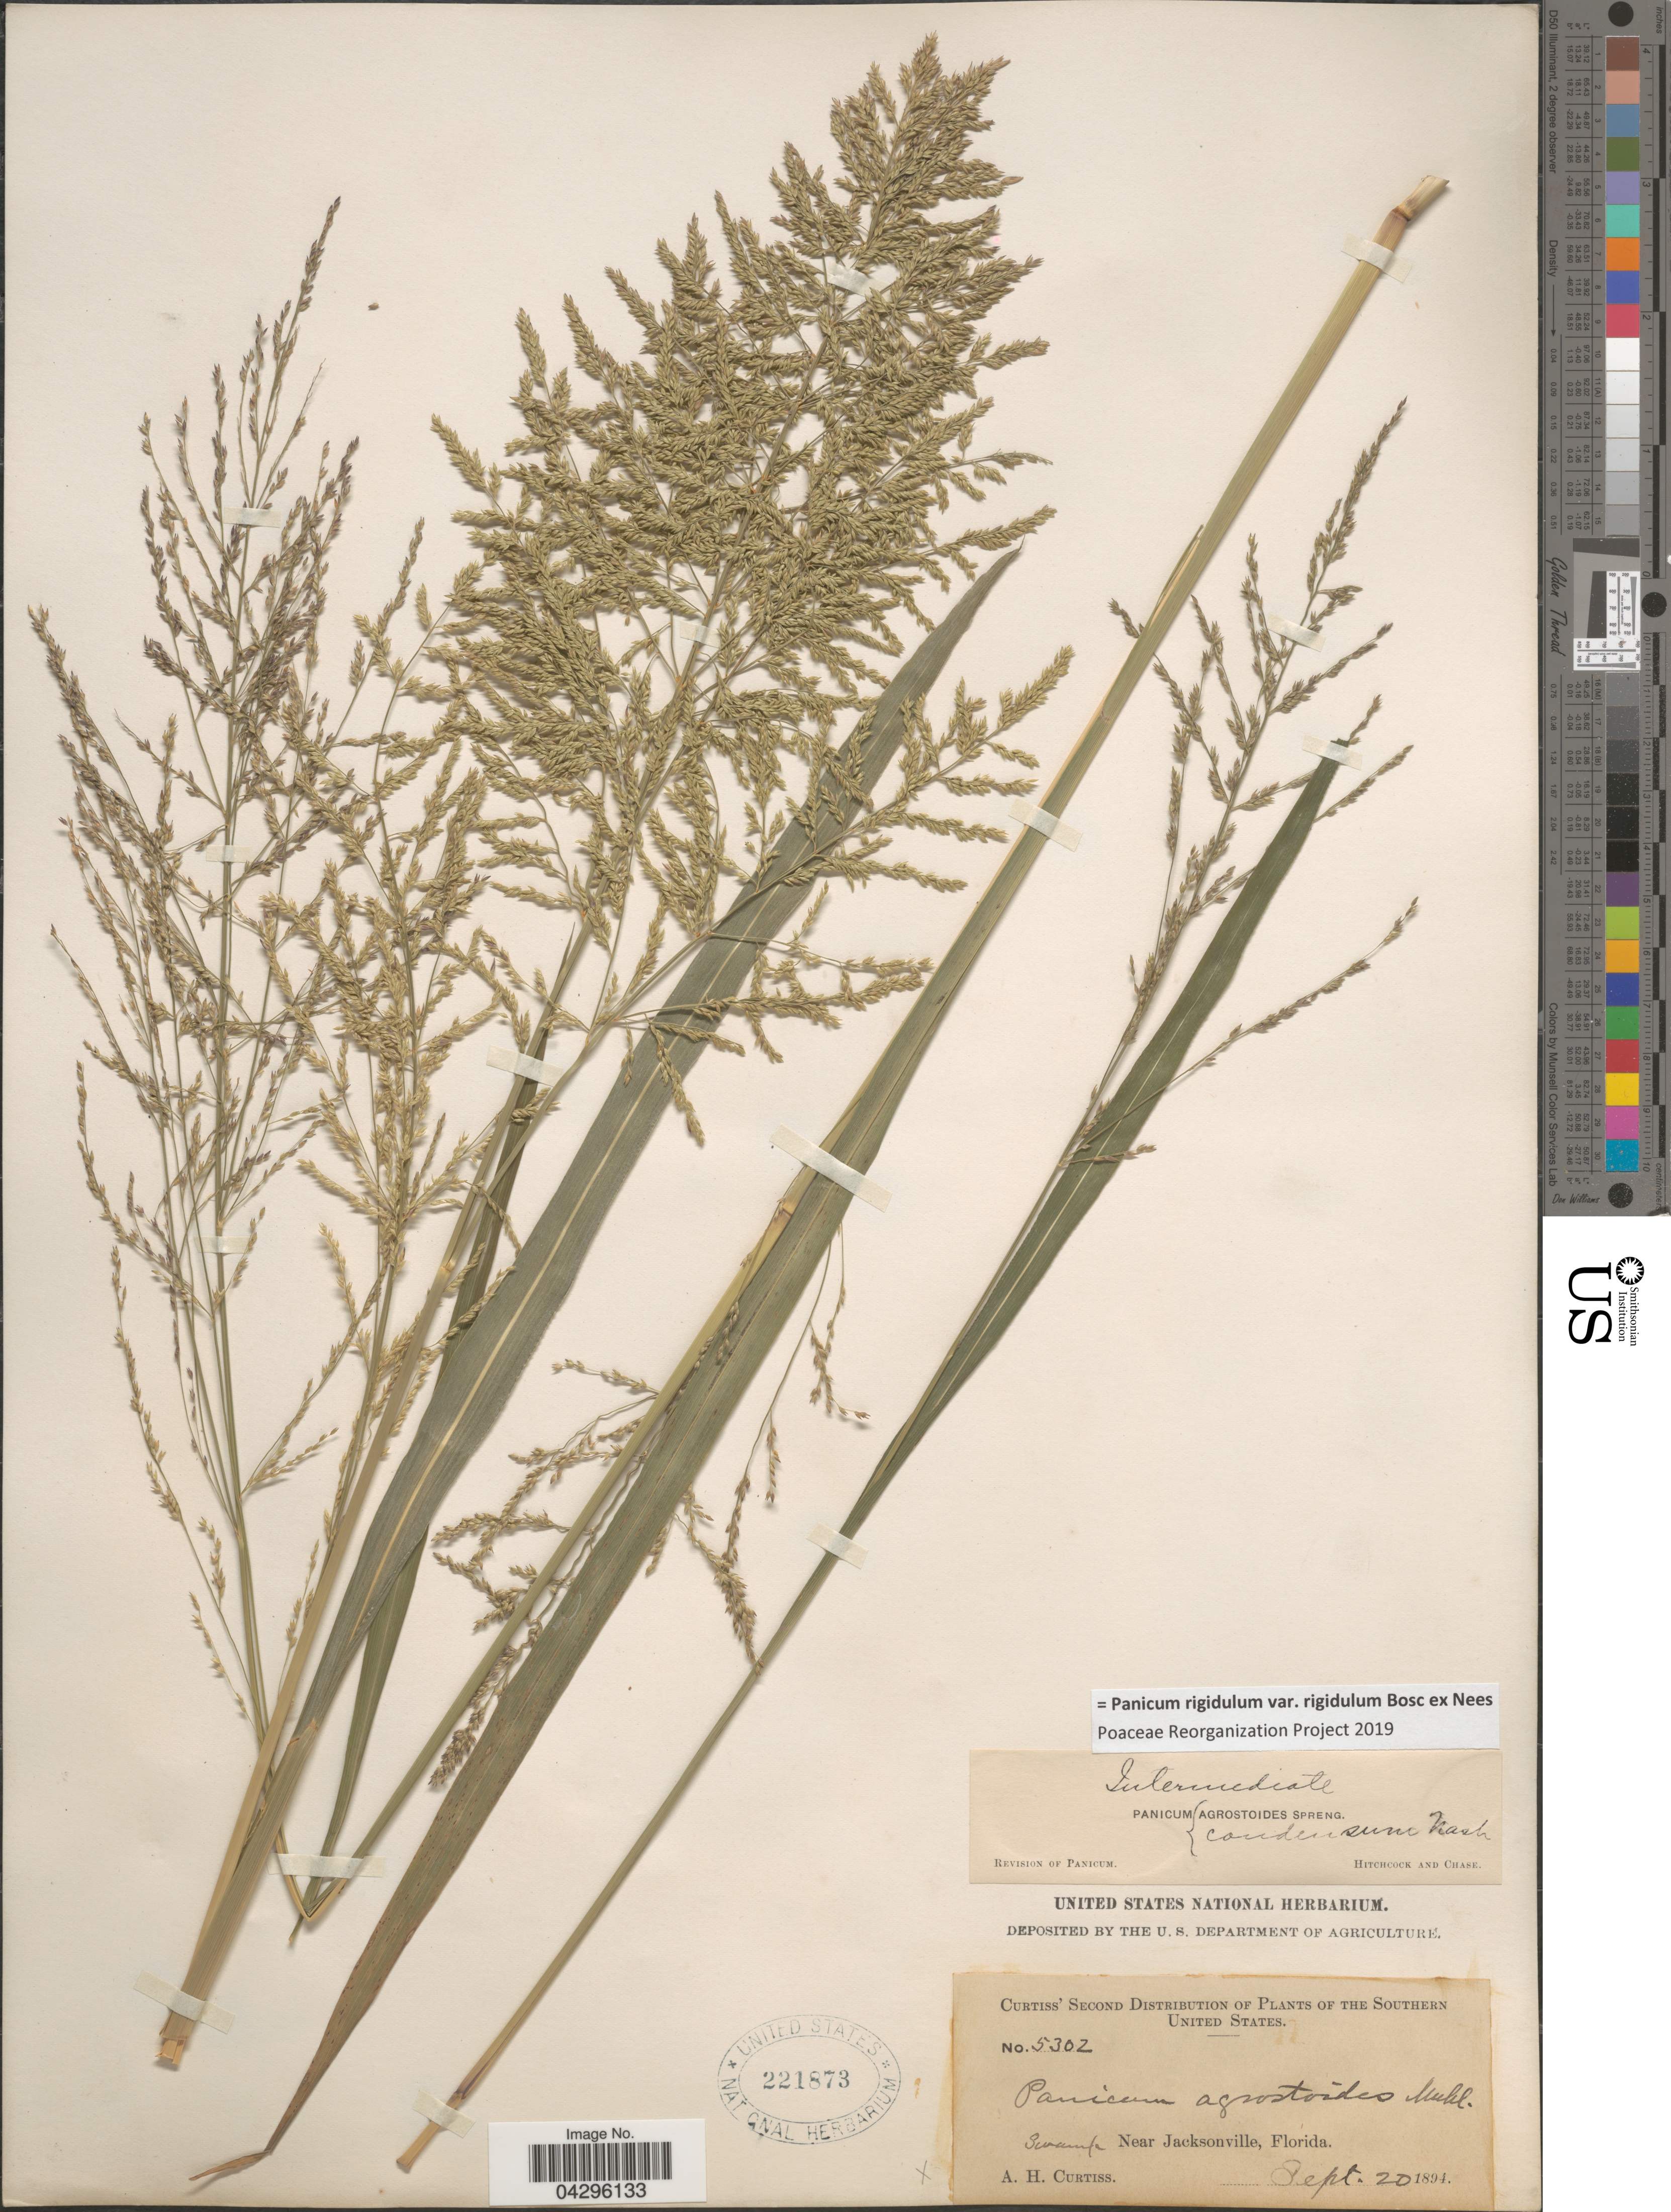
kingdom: Plantae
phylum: Tracheophyta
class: Liliopsida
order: Poales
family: Poaceae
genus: Panicum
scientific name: Panicum rigidulum var. rigidulum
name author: Bosc ex Nees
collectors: A. H. Curtiss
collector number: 5302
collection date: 1894-09-20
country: United States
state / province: Florida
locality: Southern United States. Near Jacksonville.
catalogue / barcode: US 221873